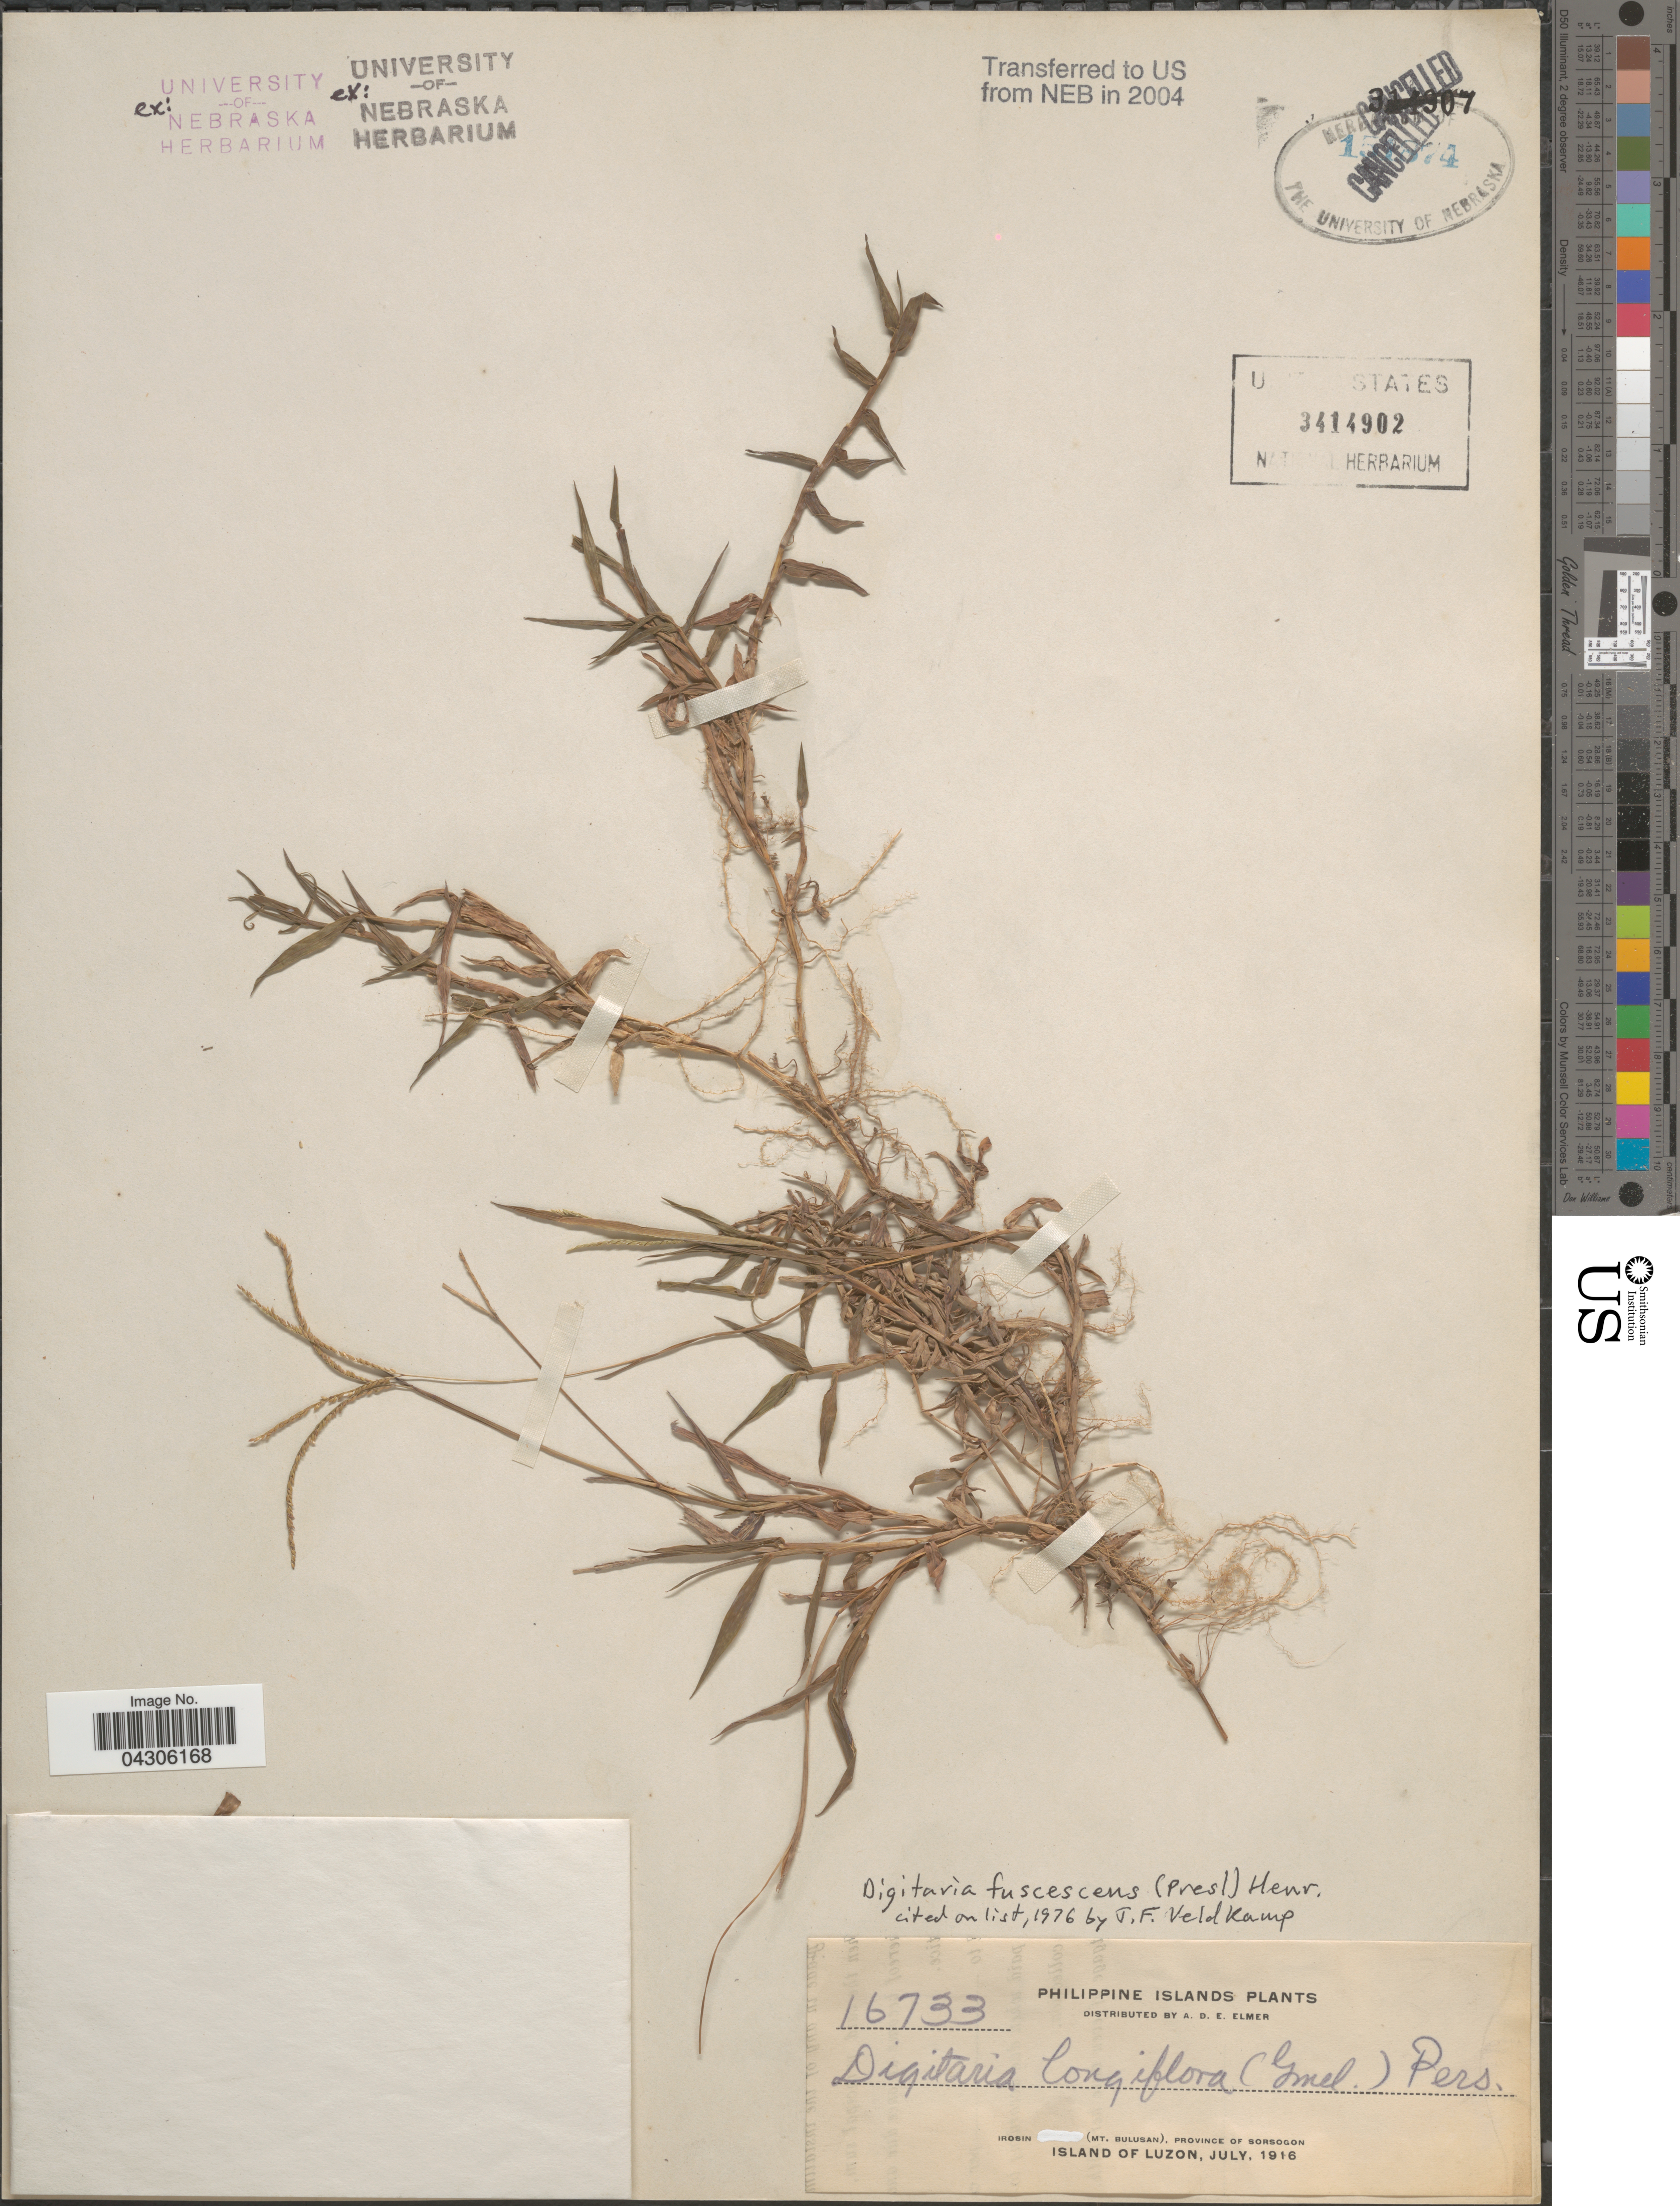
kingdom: Plantae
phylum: Tracheophyta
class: Liliopsida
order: Poales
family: Poaceae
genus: Digitaria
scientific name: Digitaria fuscescens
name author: (J. Presl) Henr.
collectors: A. D. E. Elmer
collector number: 16733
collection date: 1916-07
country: Philippines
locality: Philippine Islands. Irosin (Mt. Bulusan), Province of Sorsogon. Island of Luzon.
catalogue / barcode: US 3414902